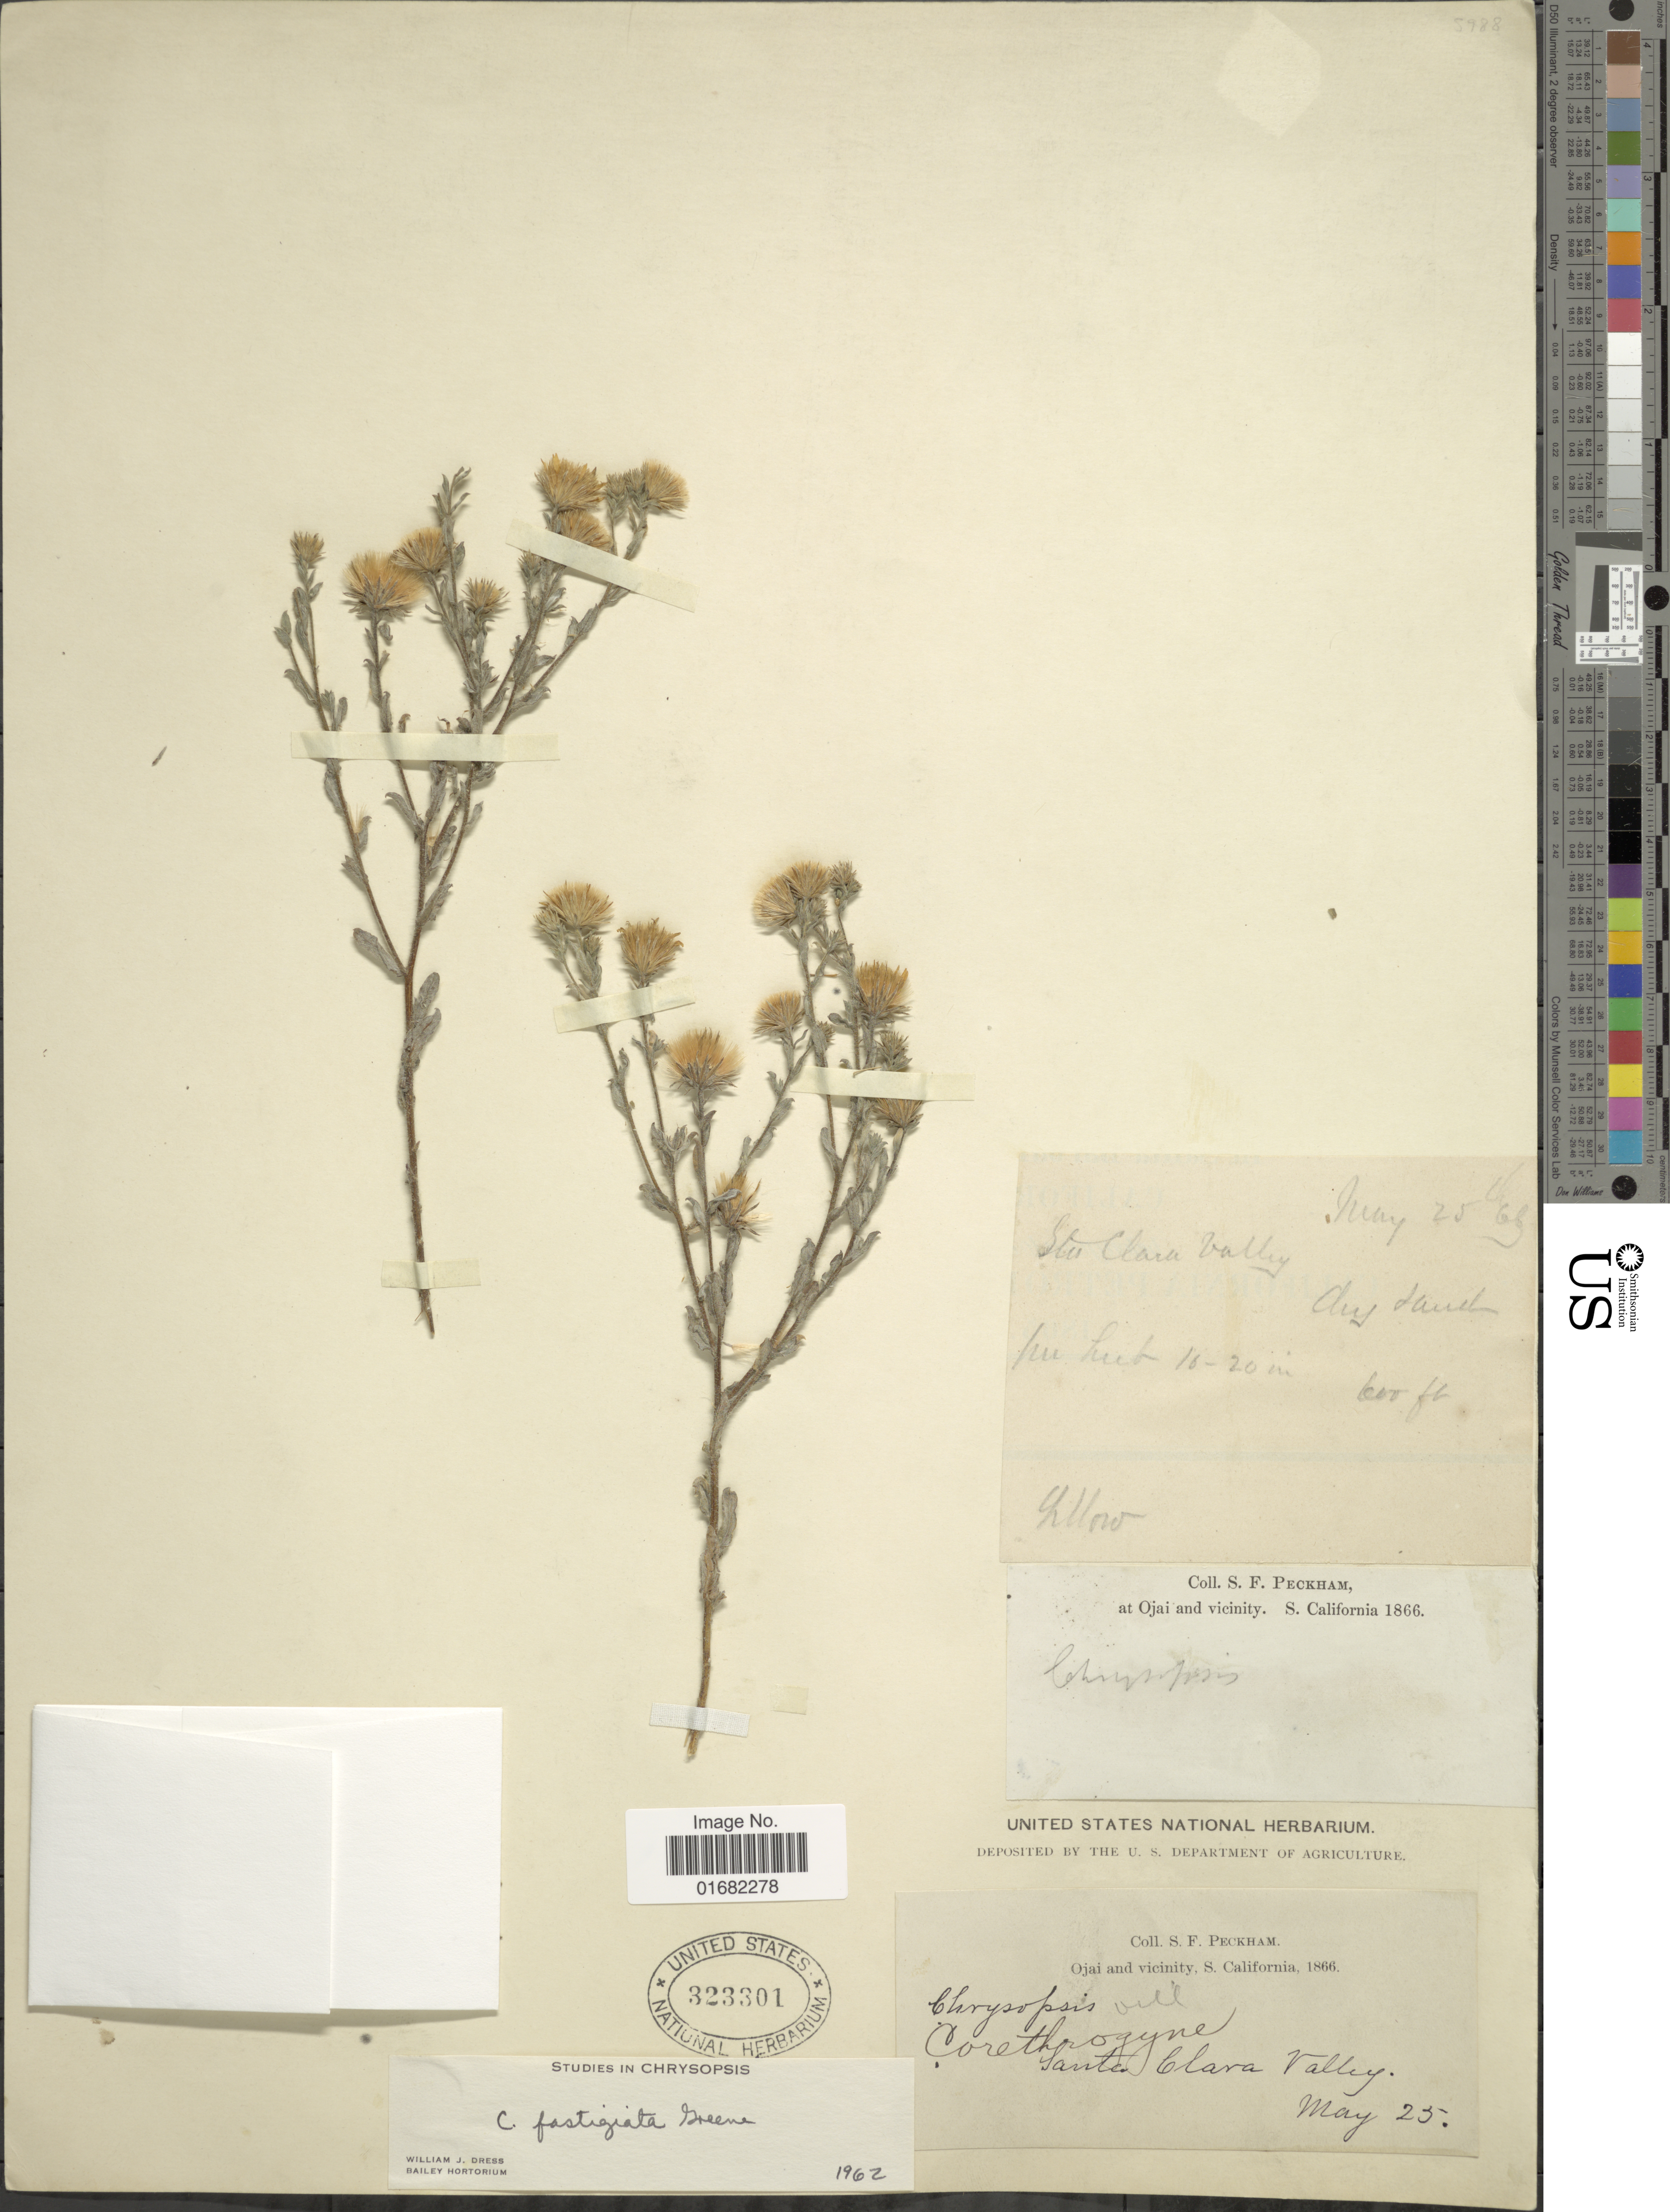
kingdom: Plantae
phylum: Tracheophyta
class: Magnoliopsida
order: Asterales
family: Asteraceae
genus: Heterotheca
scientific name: Heterotheca fastigiata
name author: (Greene) V.L. Harms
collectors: S. Peckham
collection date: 1866-05-25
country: United States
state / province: California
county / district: Ventura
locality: Ojai and vicinity, S. California. Santa Clara Valley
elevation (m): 183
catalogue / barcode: US 323301